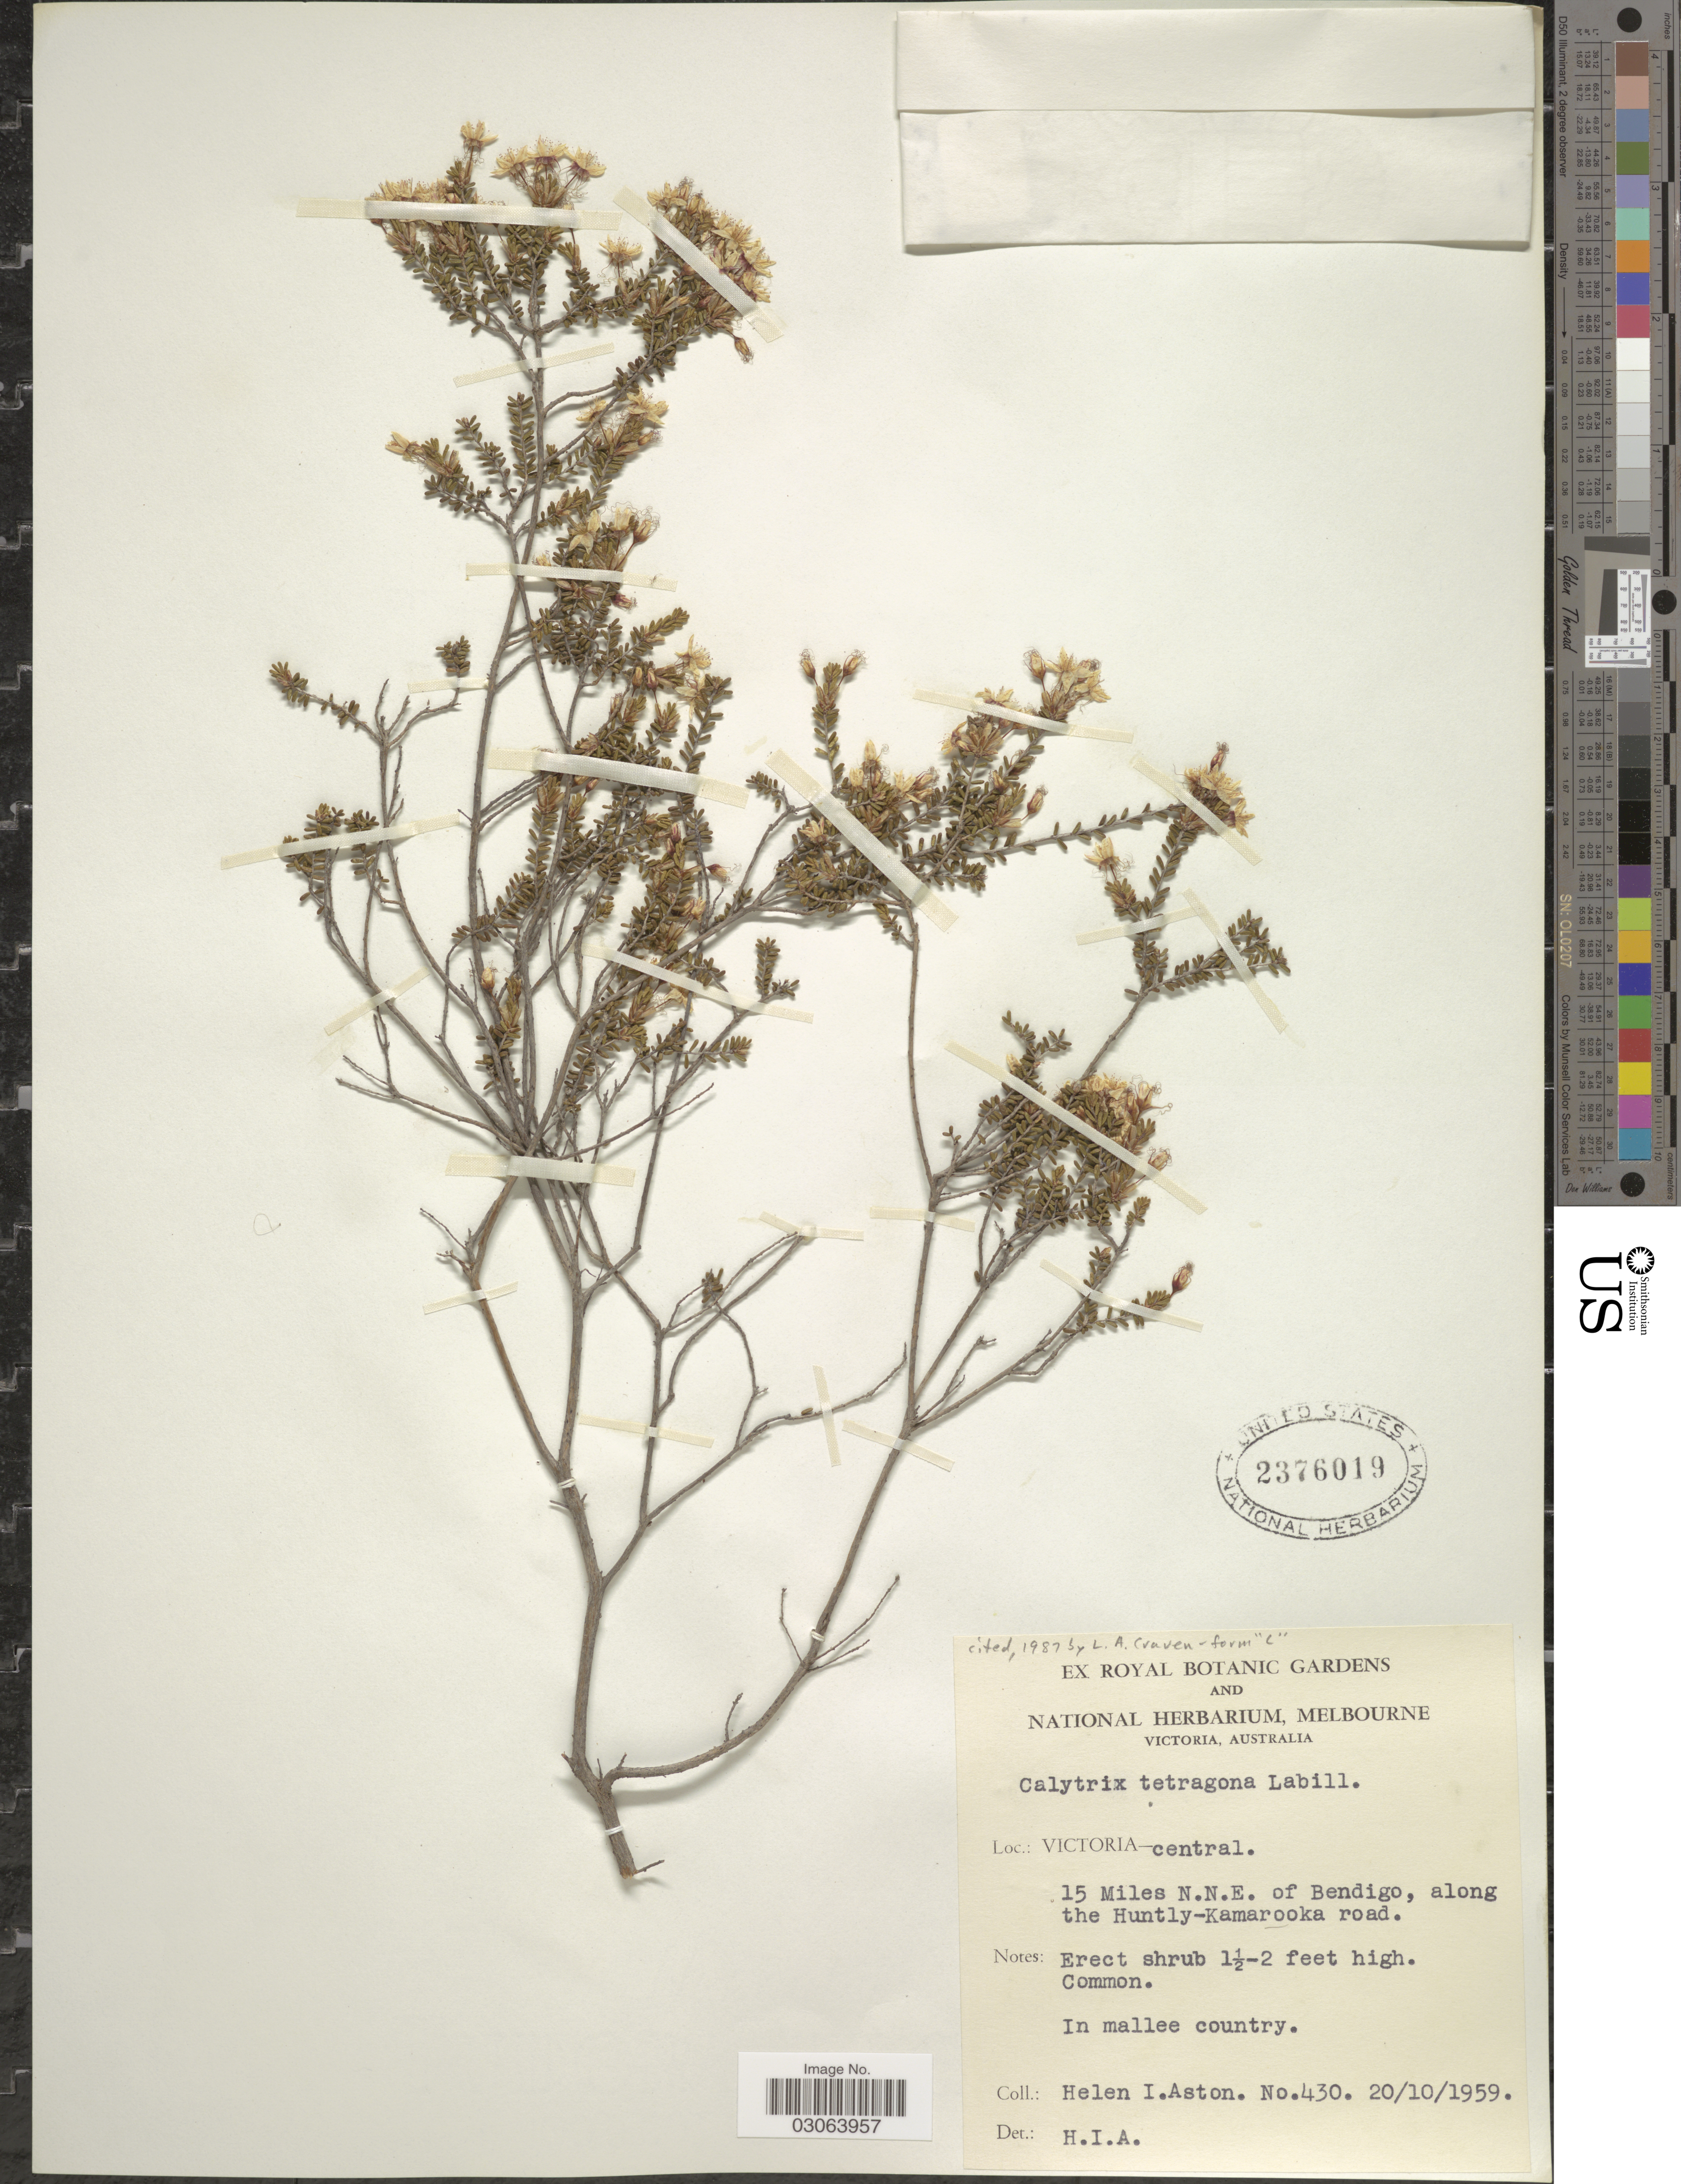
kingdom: Plantae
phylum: Tracheophyta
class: Magnoliopsida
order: Myrtales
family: Myrtaceae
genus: Calytrix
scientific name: Calytrix tetragona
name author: Labill.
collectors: H. I. Aston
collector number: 430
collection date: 1959-10-20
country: Australia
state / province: Victoria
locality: Victoria - central. 15 Miles N.N.E. of Bendigo, along the Huntly-Kamarooka road.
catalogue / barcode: US 2376019